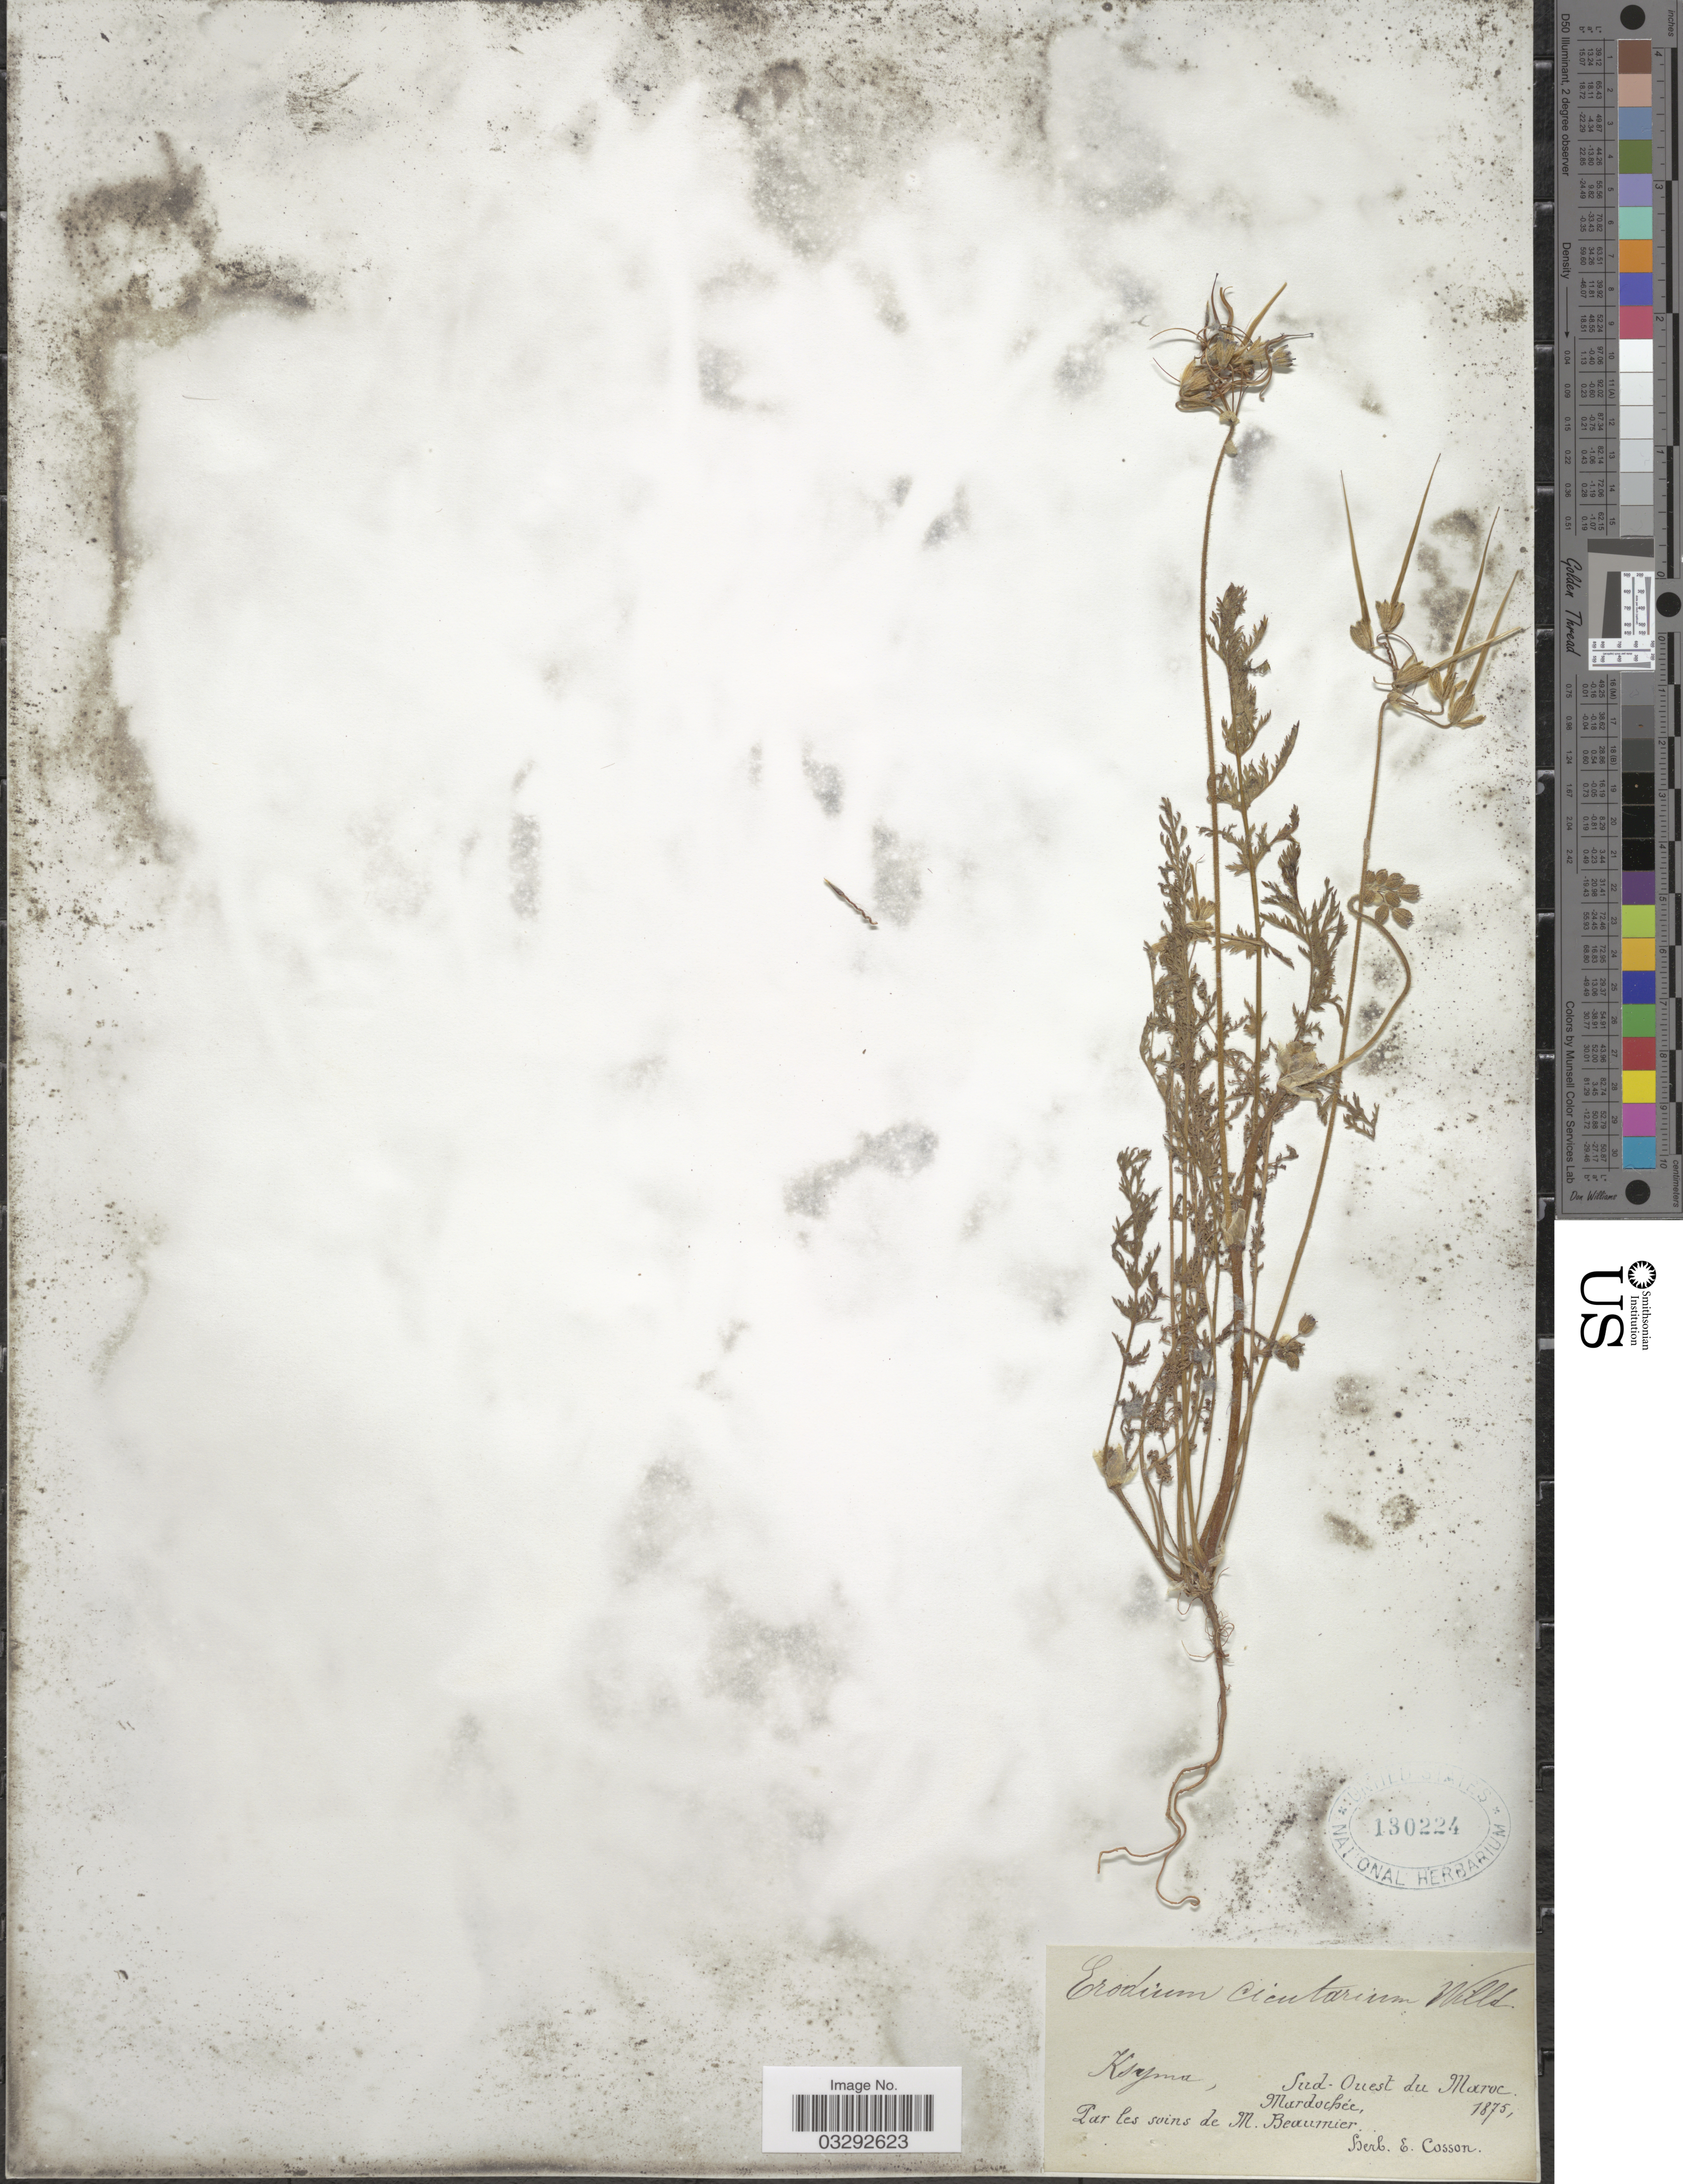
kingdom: Plantae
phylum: Tracheophyta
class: Magnoliopsida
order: Geraniales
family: Geraniaceae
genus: Erodium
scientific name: Erodium cicutarium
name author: (L.) L'Hér.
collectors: Mardochee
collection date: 1875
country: Morocco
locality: Ksyma, Sud - Ouest du Maroc.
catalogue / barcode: US 130224